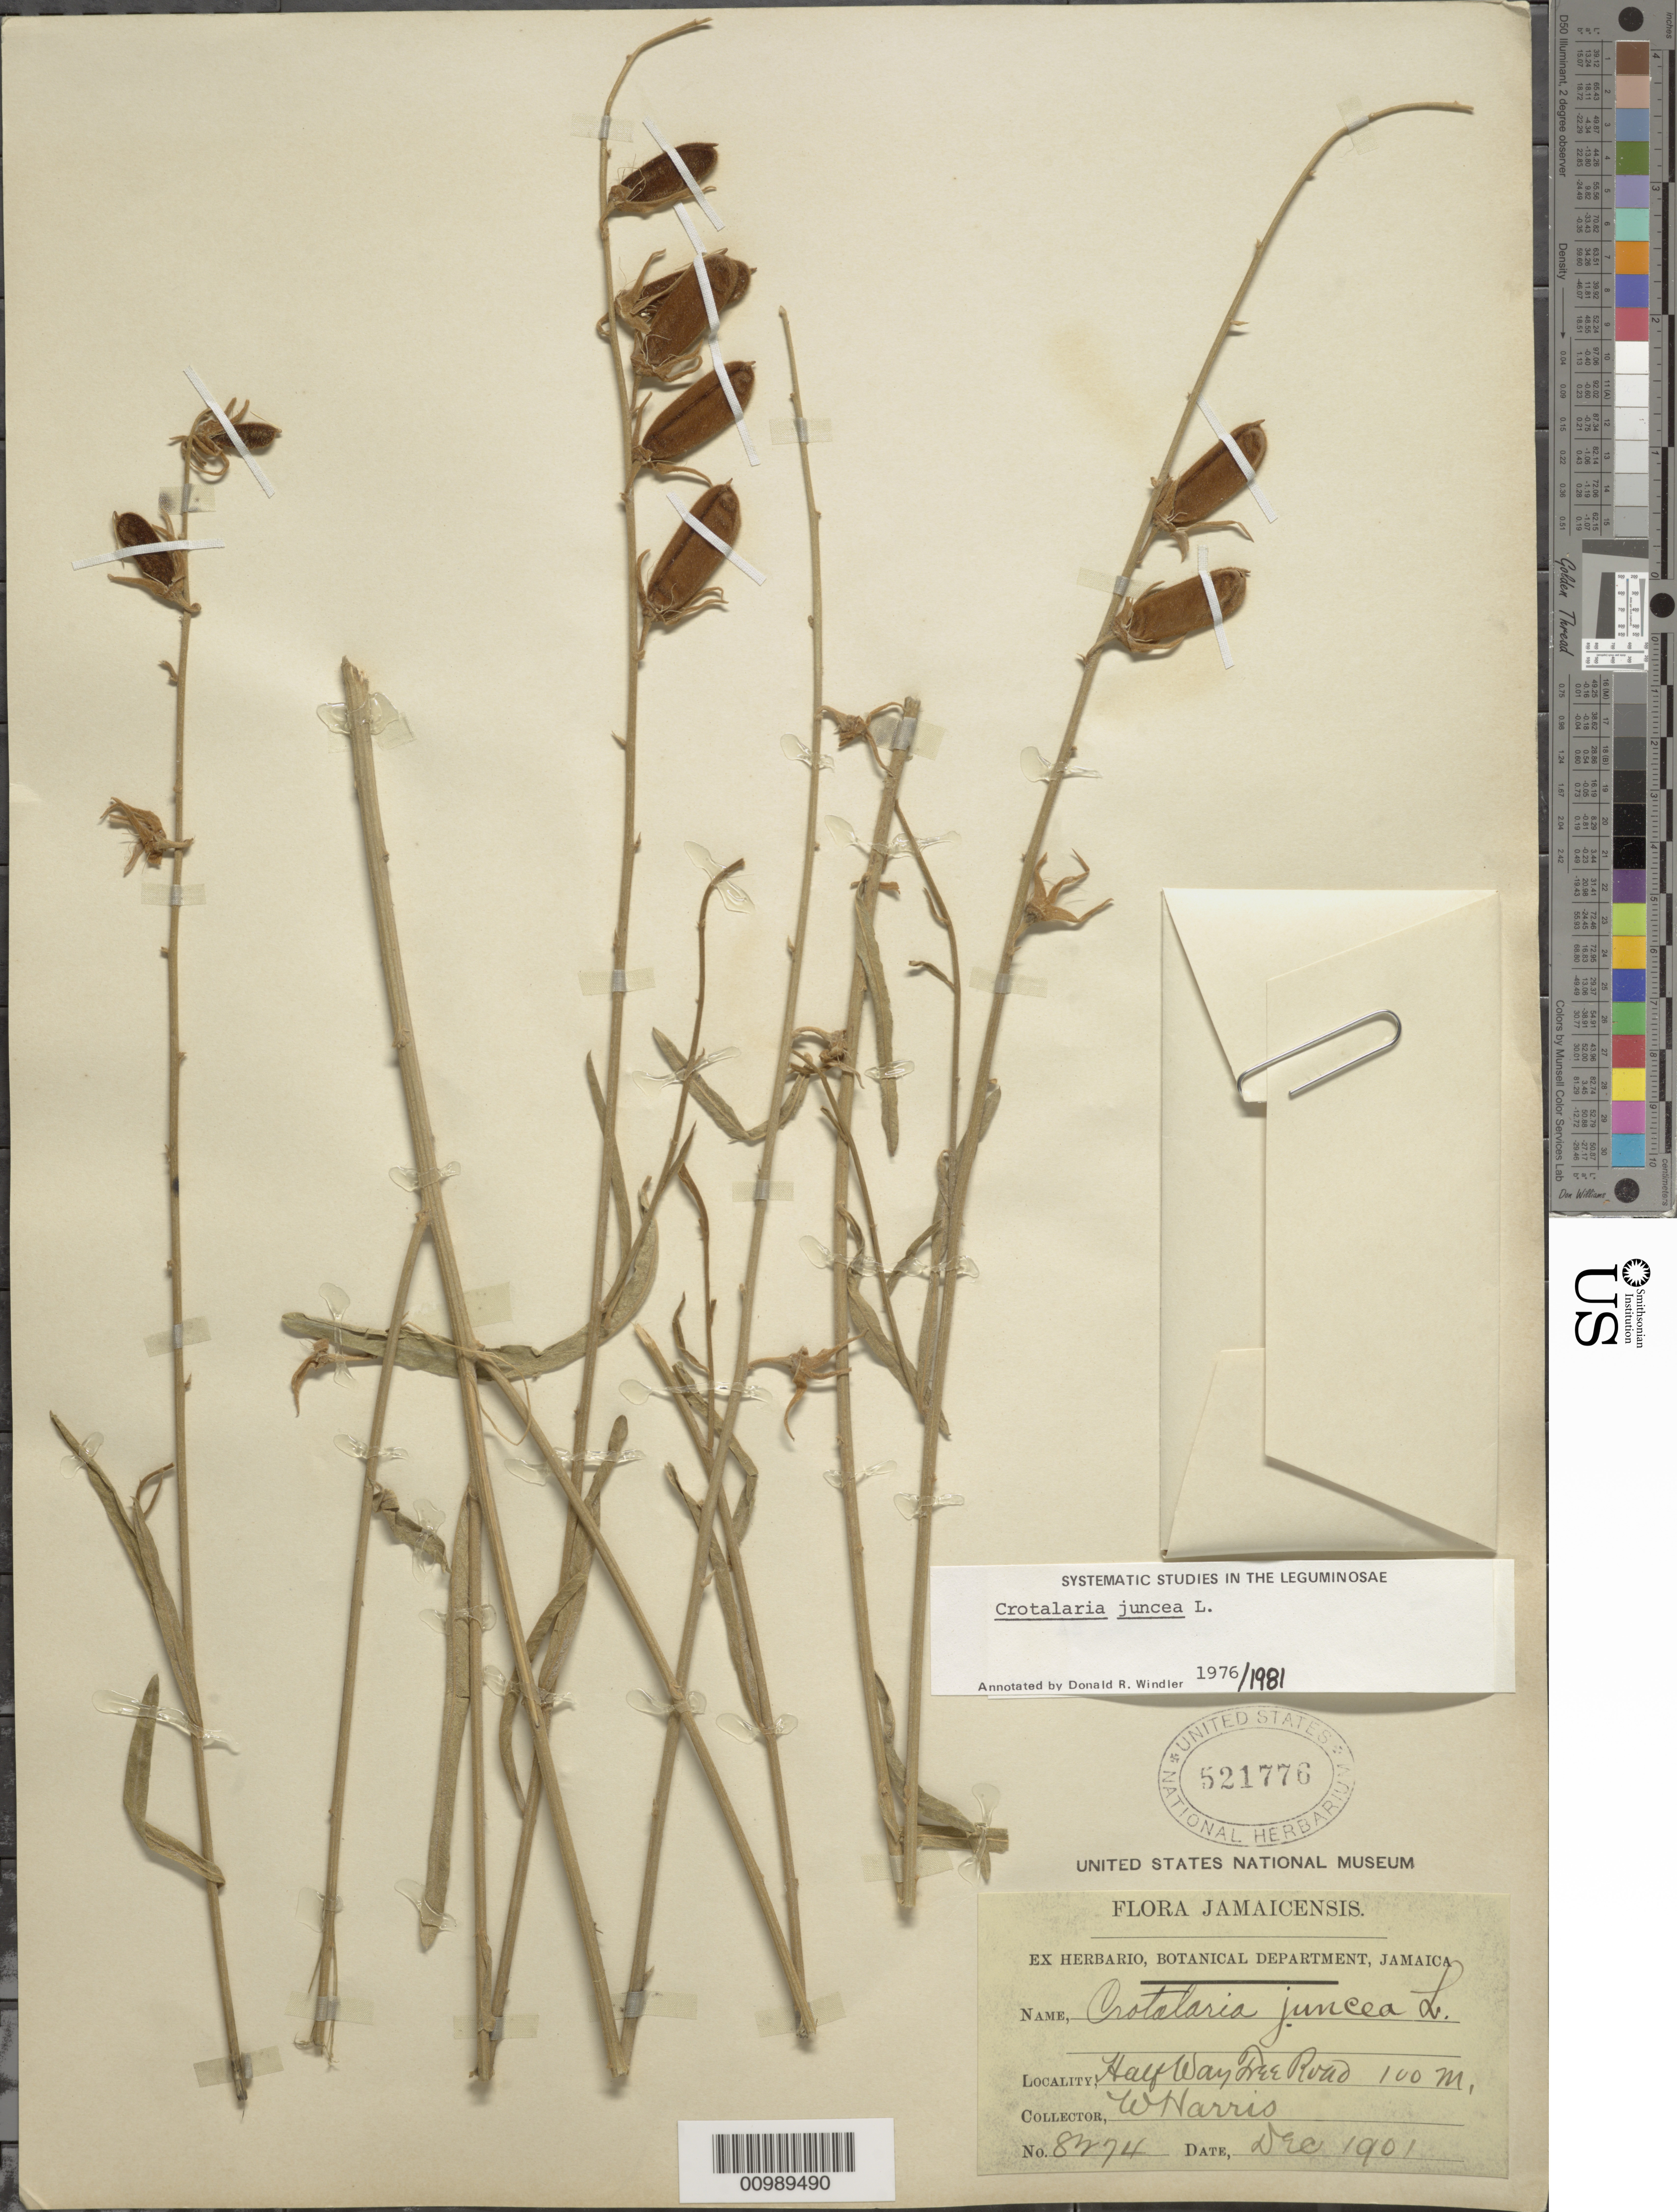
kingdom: Plantae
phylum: Tracheophyta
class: Magnoliopsida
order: Fabales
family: Fabaceae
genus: Crotalaria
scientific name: Crotalaria juncea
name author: L.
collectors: W. H. Harris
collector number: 8274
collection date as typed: Dec 1901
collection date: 1901-12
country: Jamaica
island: Jamaica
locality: Half Way Tree Road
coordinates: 0 N, 0 E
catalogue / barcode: US 521776